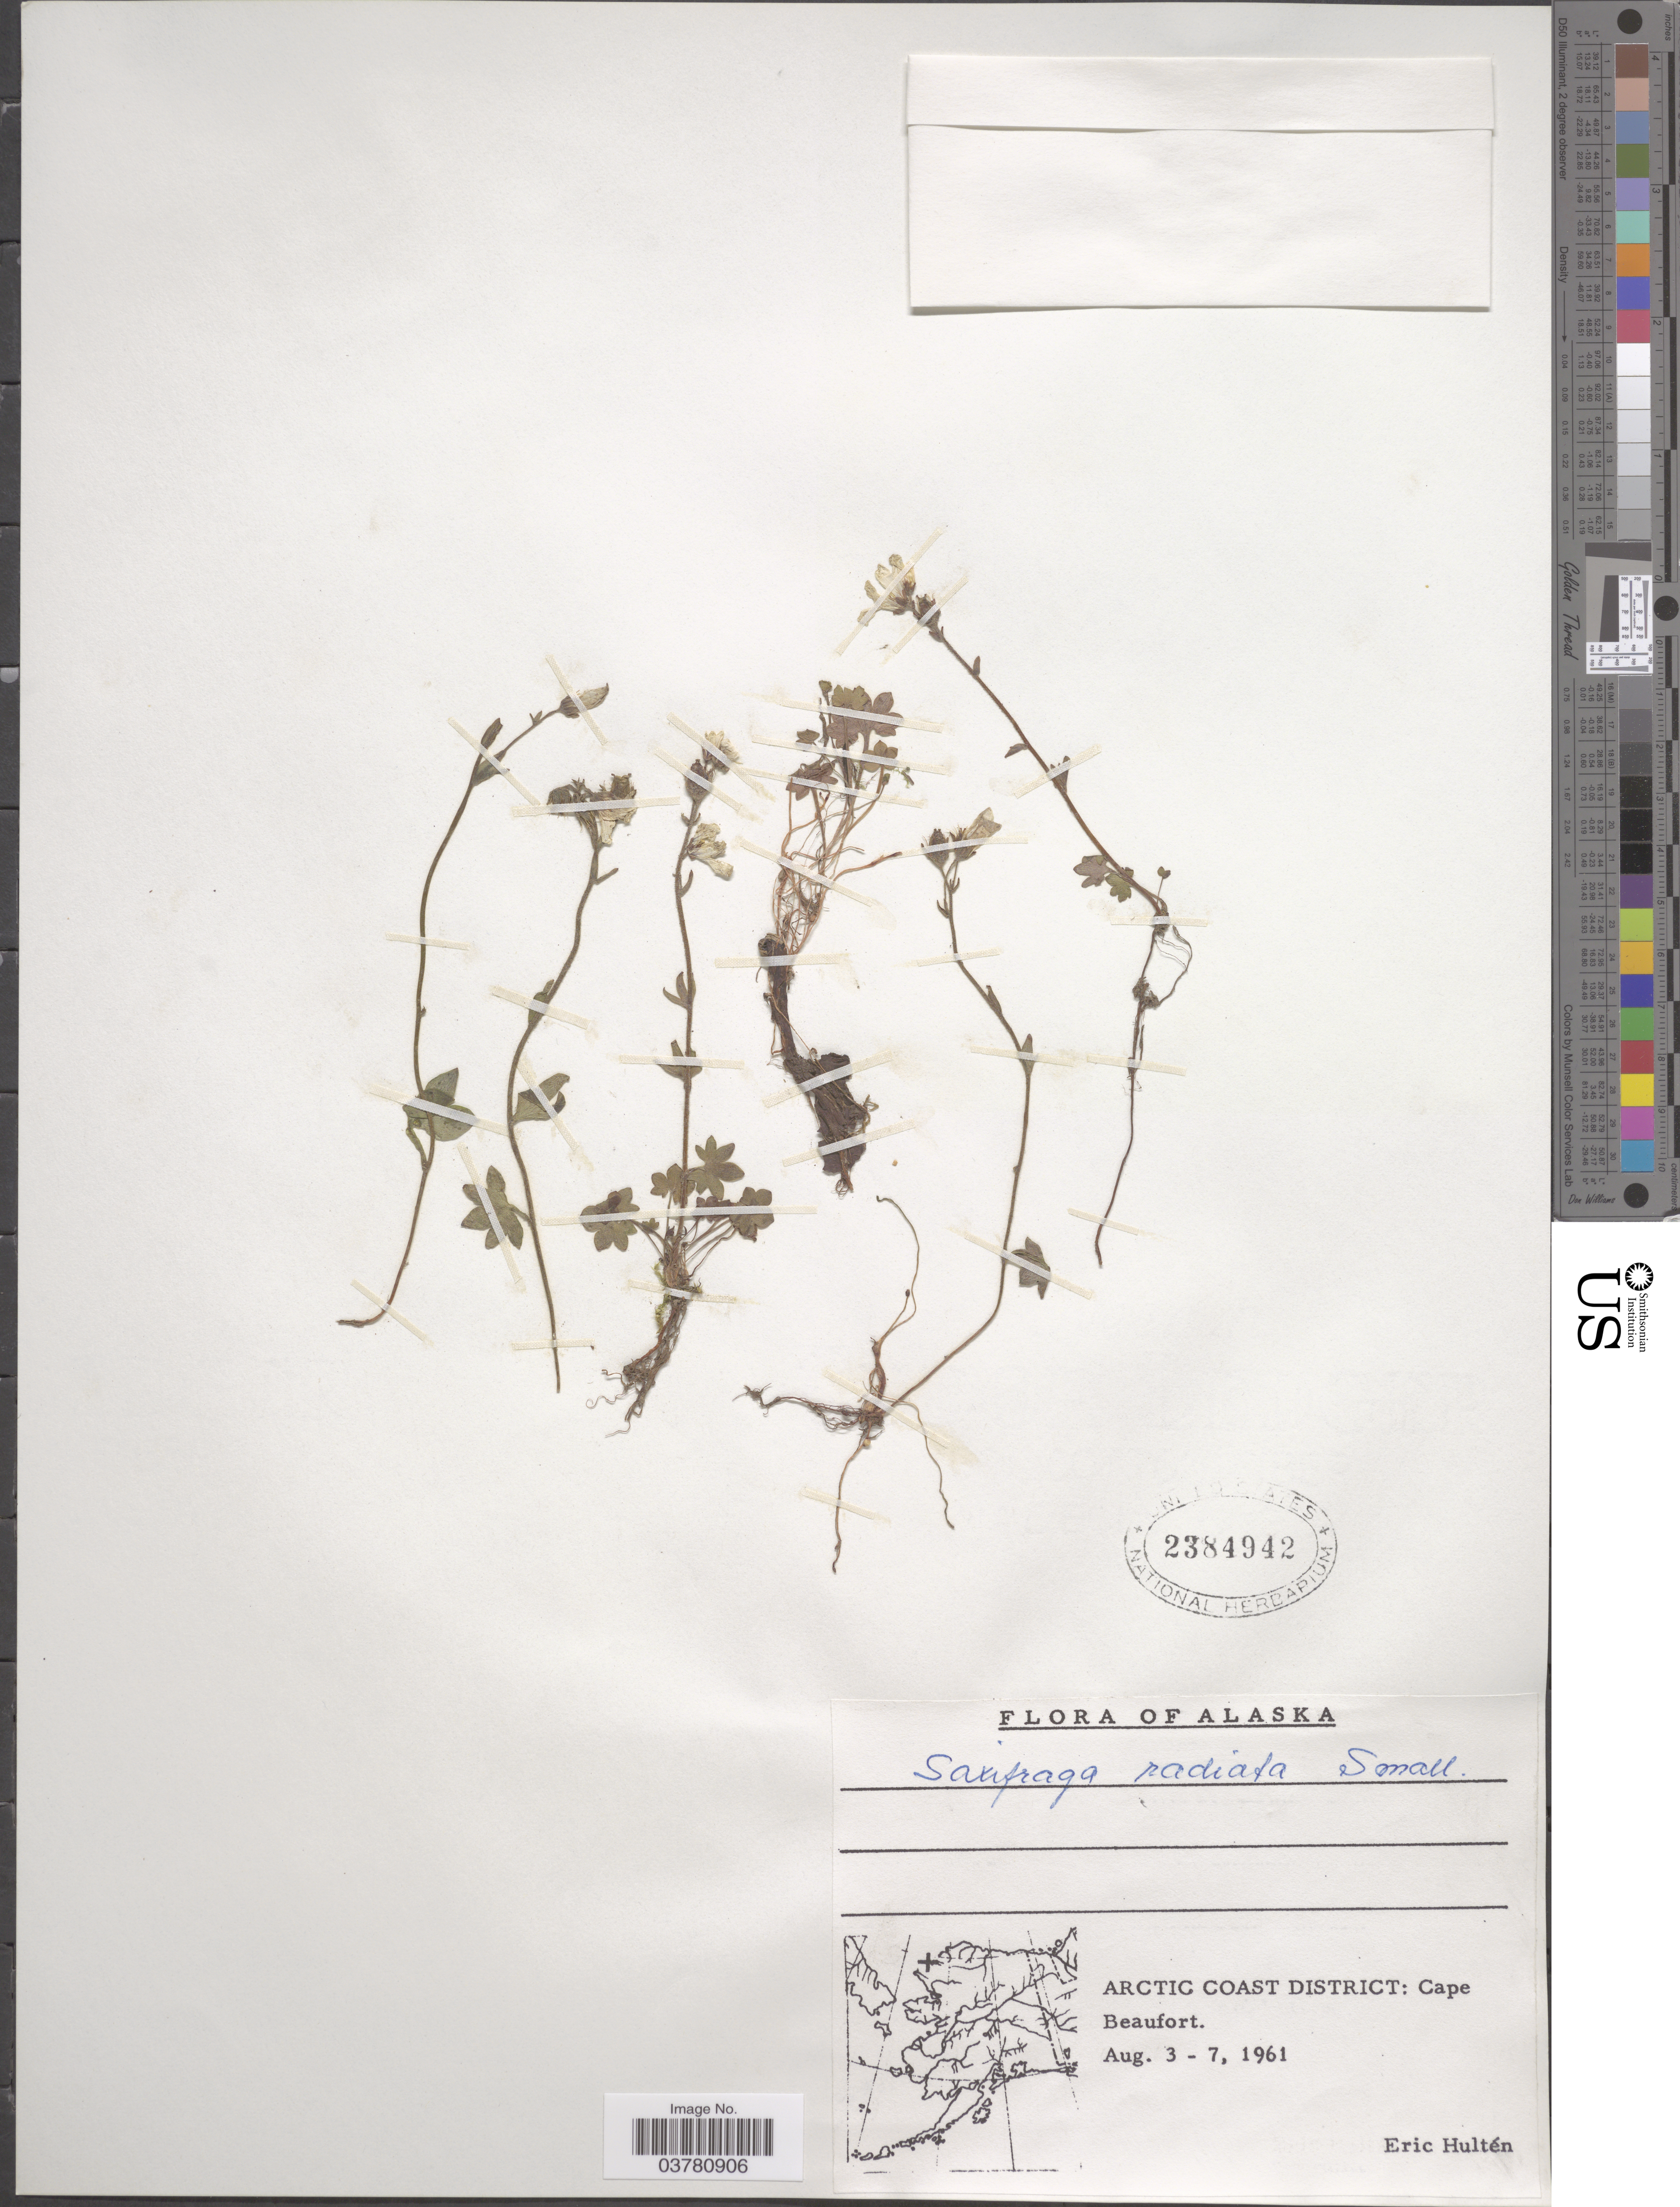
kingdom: Plantae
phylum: Tracheophyta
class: Magnoliopsida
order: Saxifragales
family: Saxifragaceae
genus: Saxifraga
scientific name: Saxifraga sibirica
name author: L.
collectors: E. G. Hultén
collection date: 1961-08-03/1961-08-07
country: United States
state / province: Alaska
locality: Arctic Coast District: Cape Beaufort.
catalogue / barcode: US 2384942